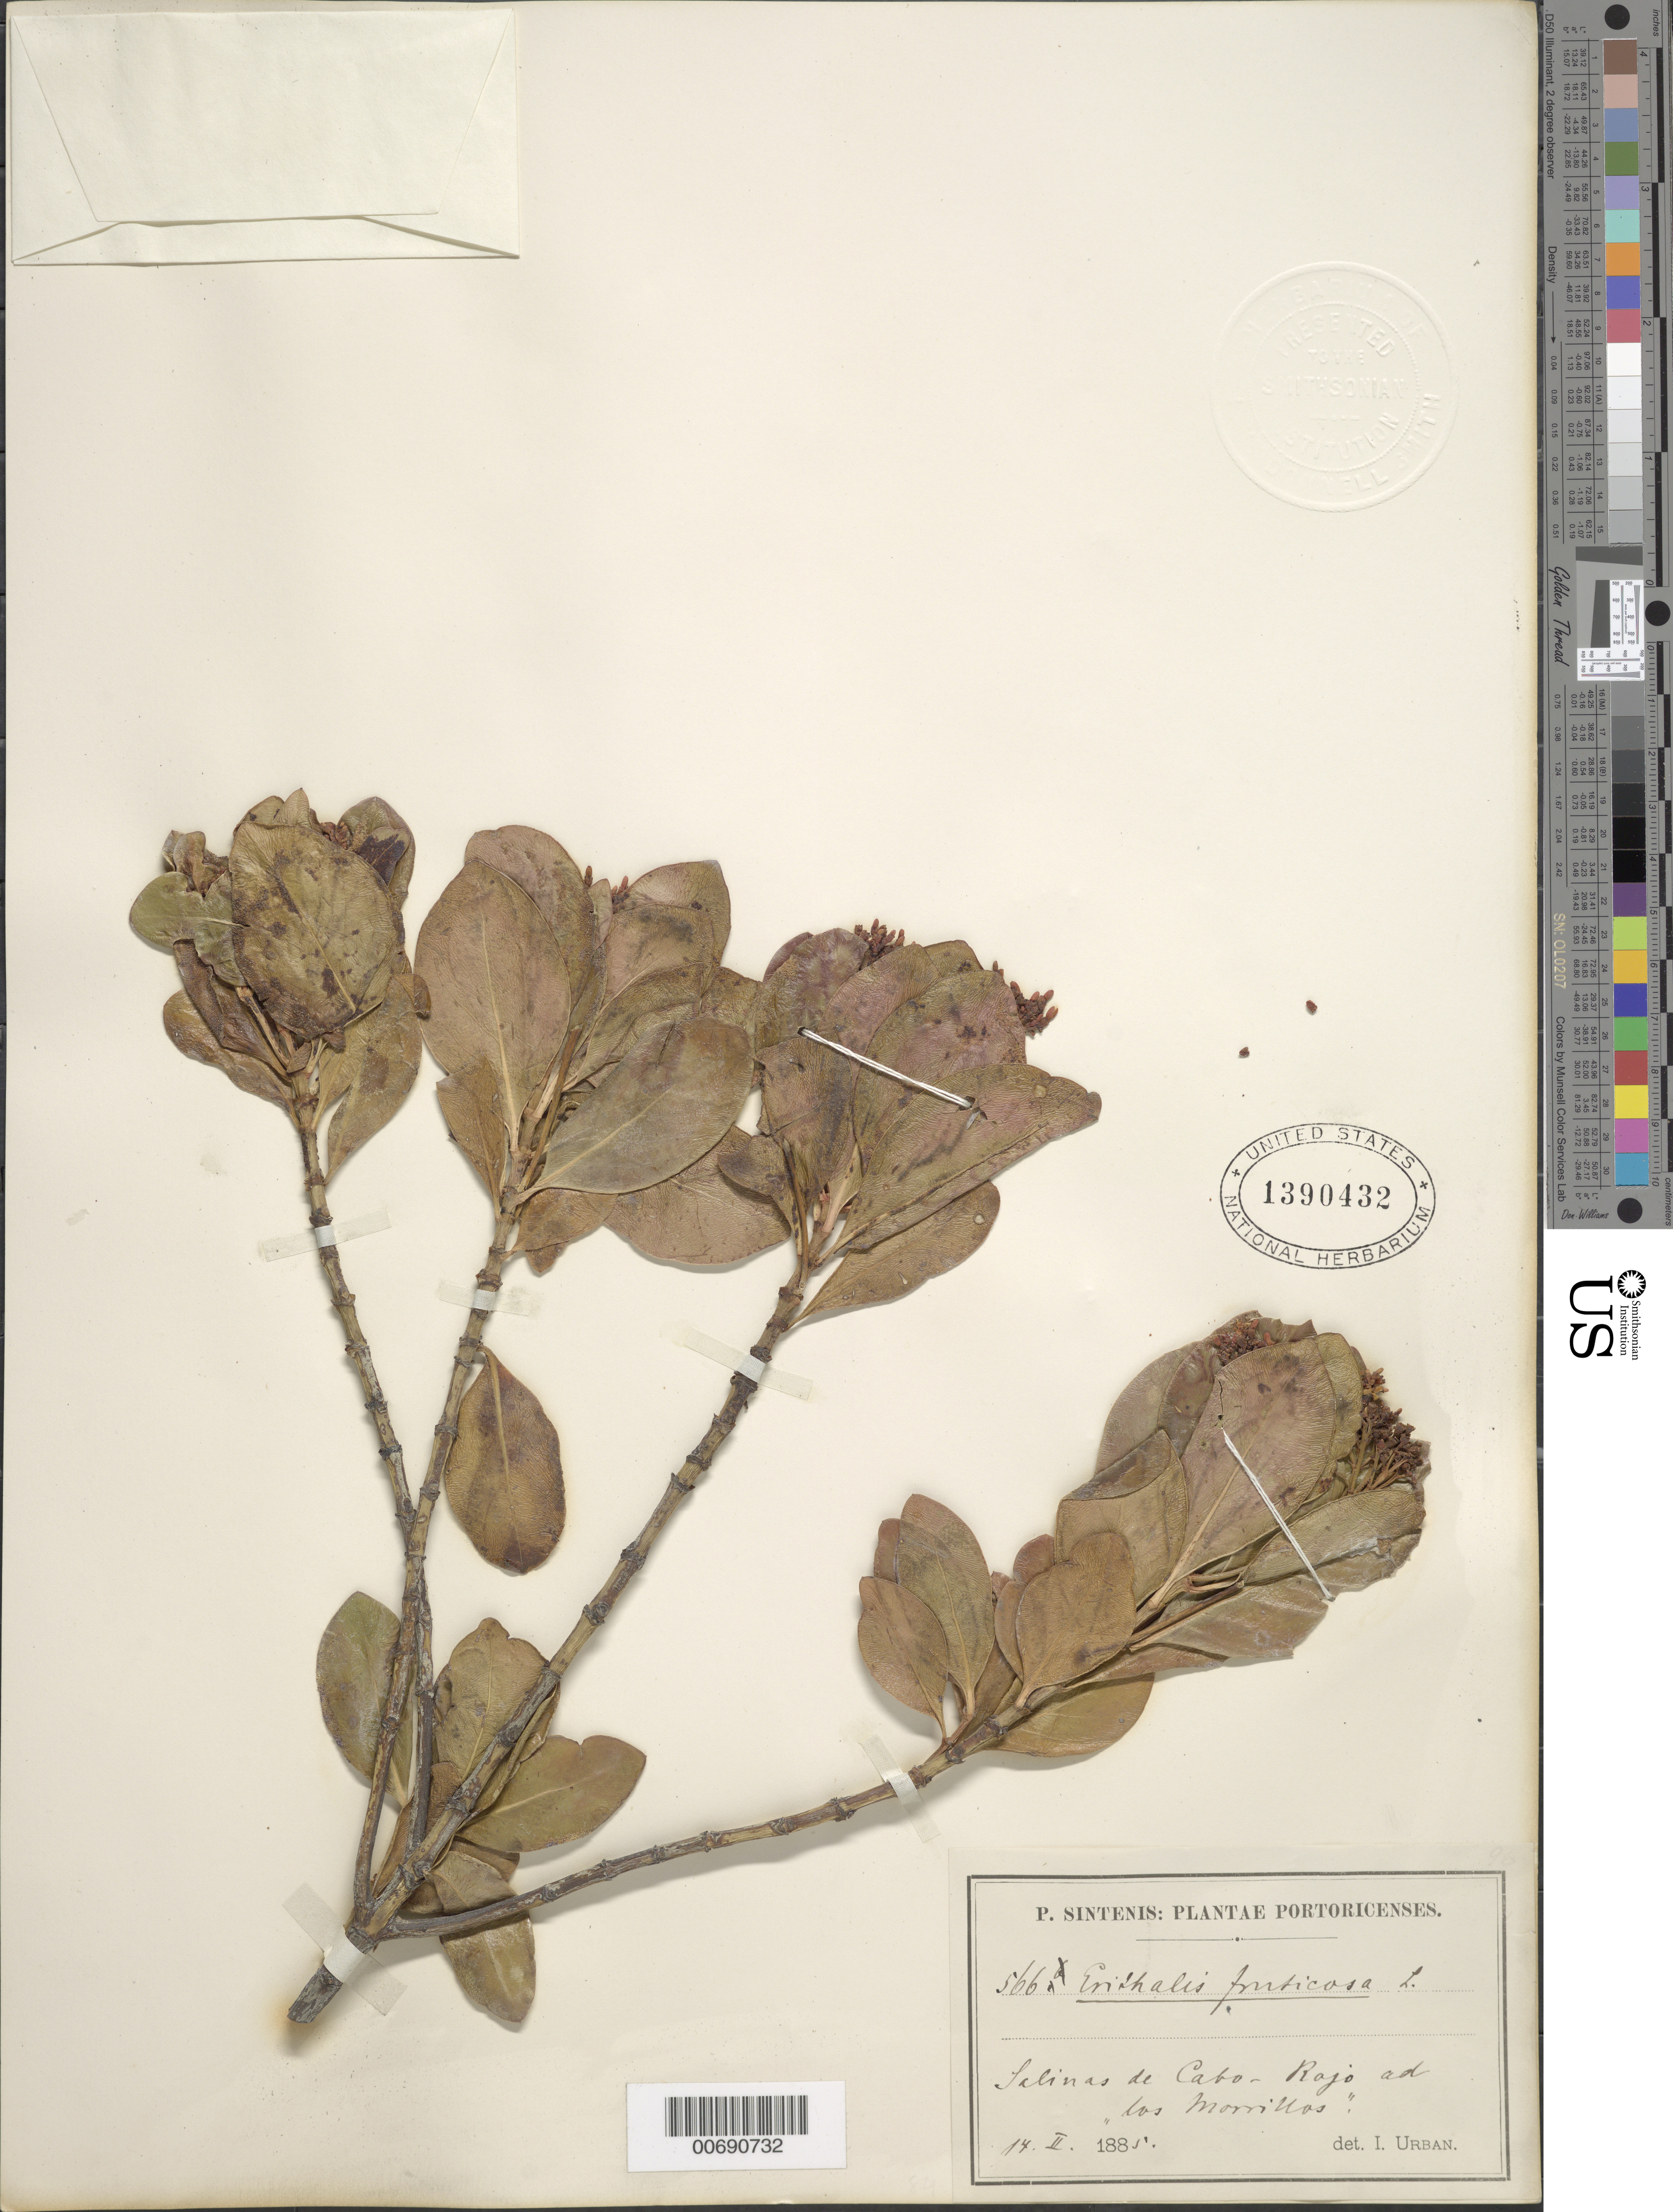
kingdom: Plantae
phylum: Tracheophyta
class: Magnoliopsida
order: Gentianales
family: Rubiaceae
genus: Erithalis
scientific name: Erithalis fruticosa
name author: L.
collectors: P. Sintenis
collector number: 566 a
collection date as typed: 14 Feb 1885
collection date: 1885-02-14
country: Puerto Rico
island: Greater Antilles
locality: Salinas de Cabo Rojo ad los morrillos.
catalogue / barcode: US 1390432